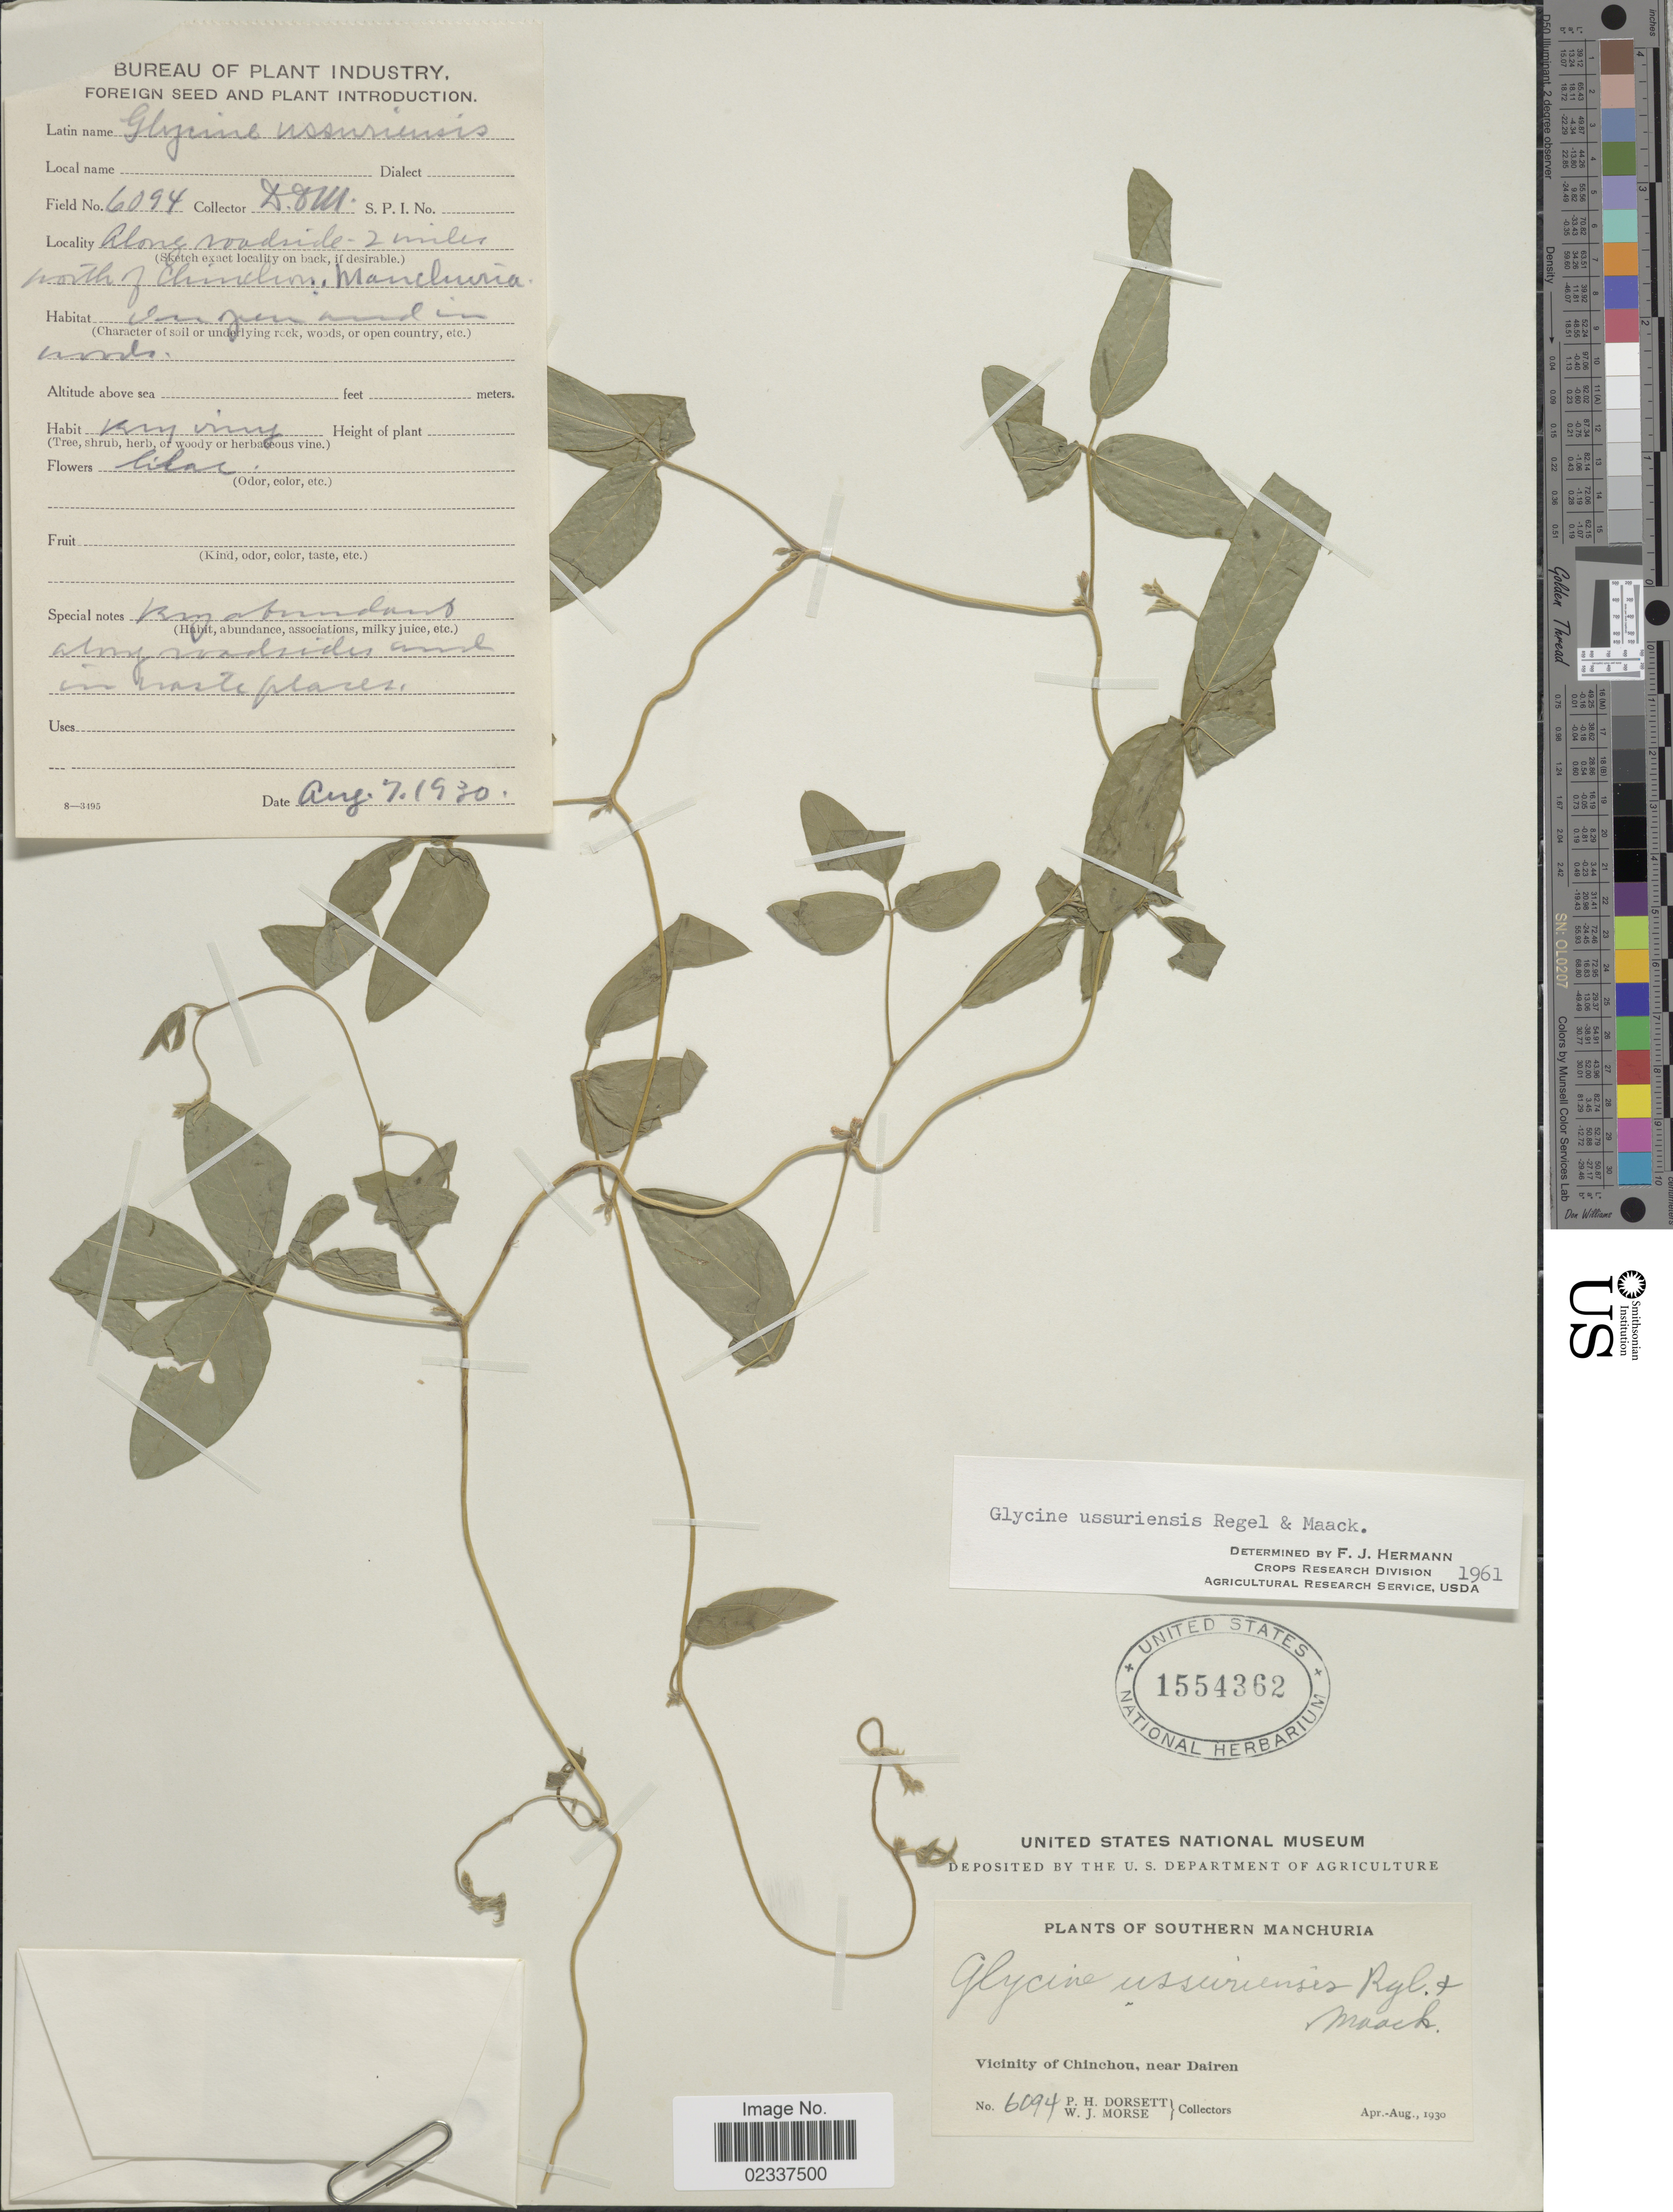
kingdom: Plantae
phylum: Tracheophyta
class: Magnoliopsida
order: Fabales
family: Fabaceae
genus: Glycine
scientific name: Glycine soja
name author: Siebold & Zucc.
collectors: P. H. Dorsett & W. J. Morse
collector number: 6094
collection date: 1930-08-07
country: China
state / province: Liaoning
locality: Southern Manchuria, Vicinity of Chinchou, near Dairen, Along roadside 2 miles north of Chinclon, Manchuria [interpreted]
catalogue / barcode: US 1554362